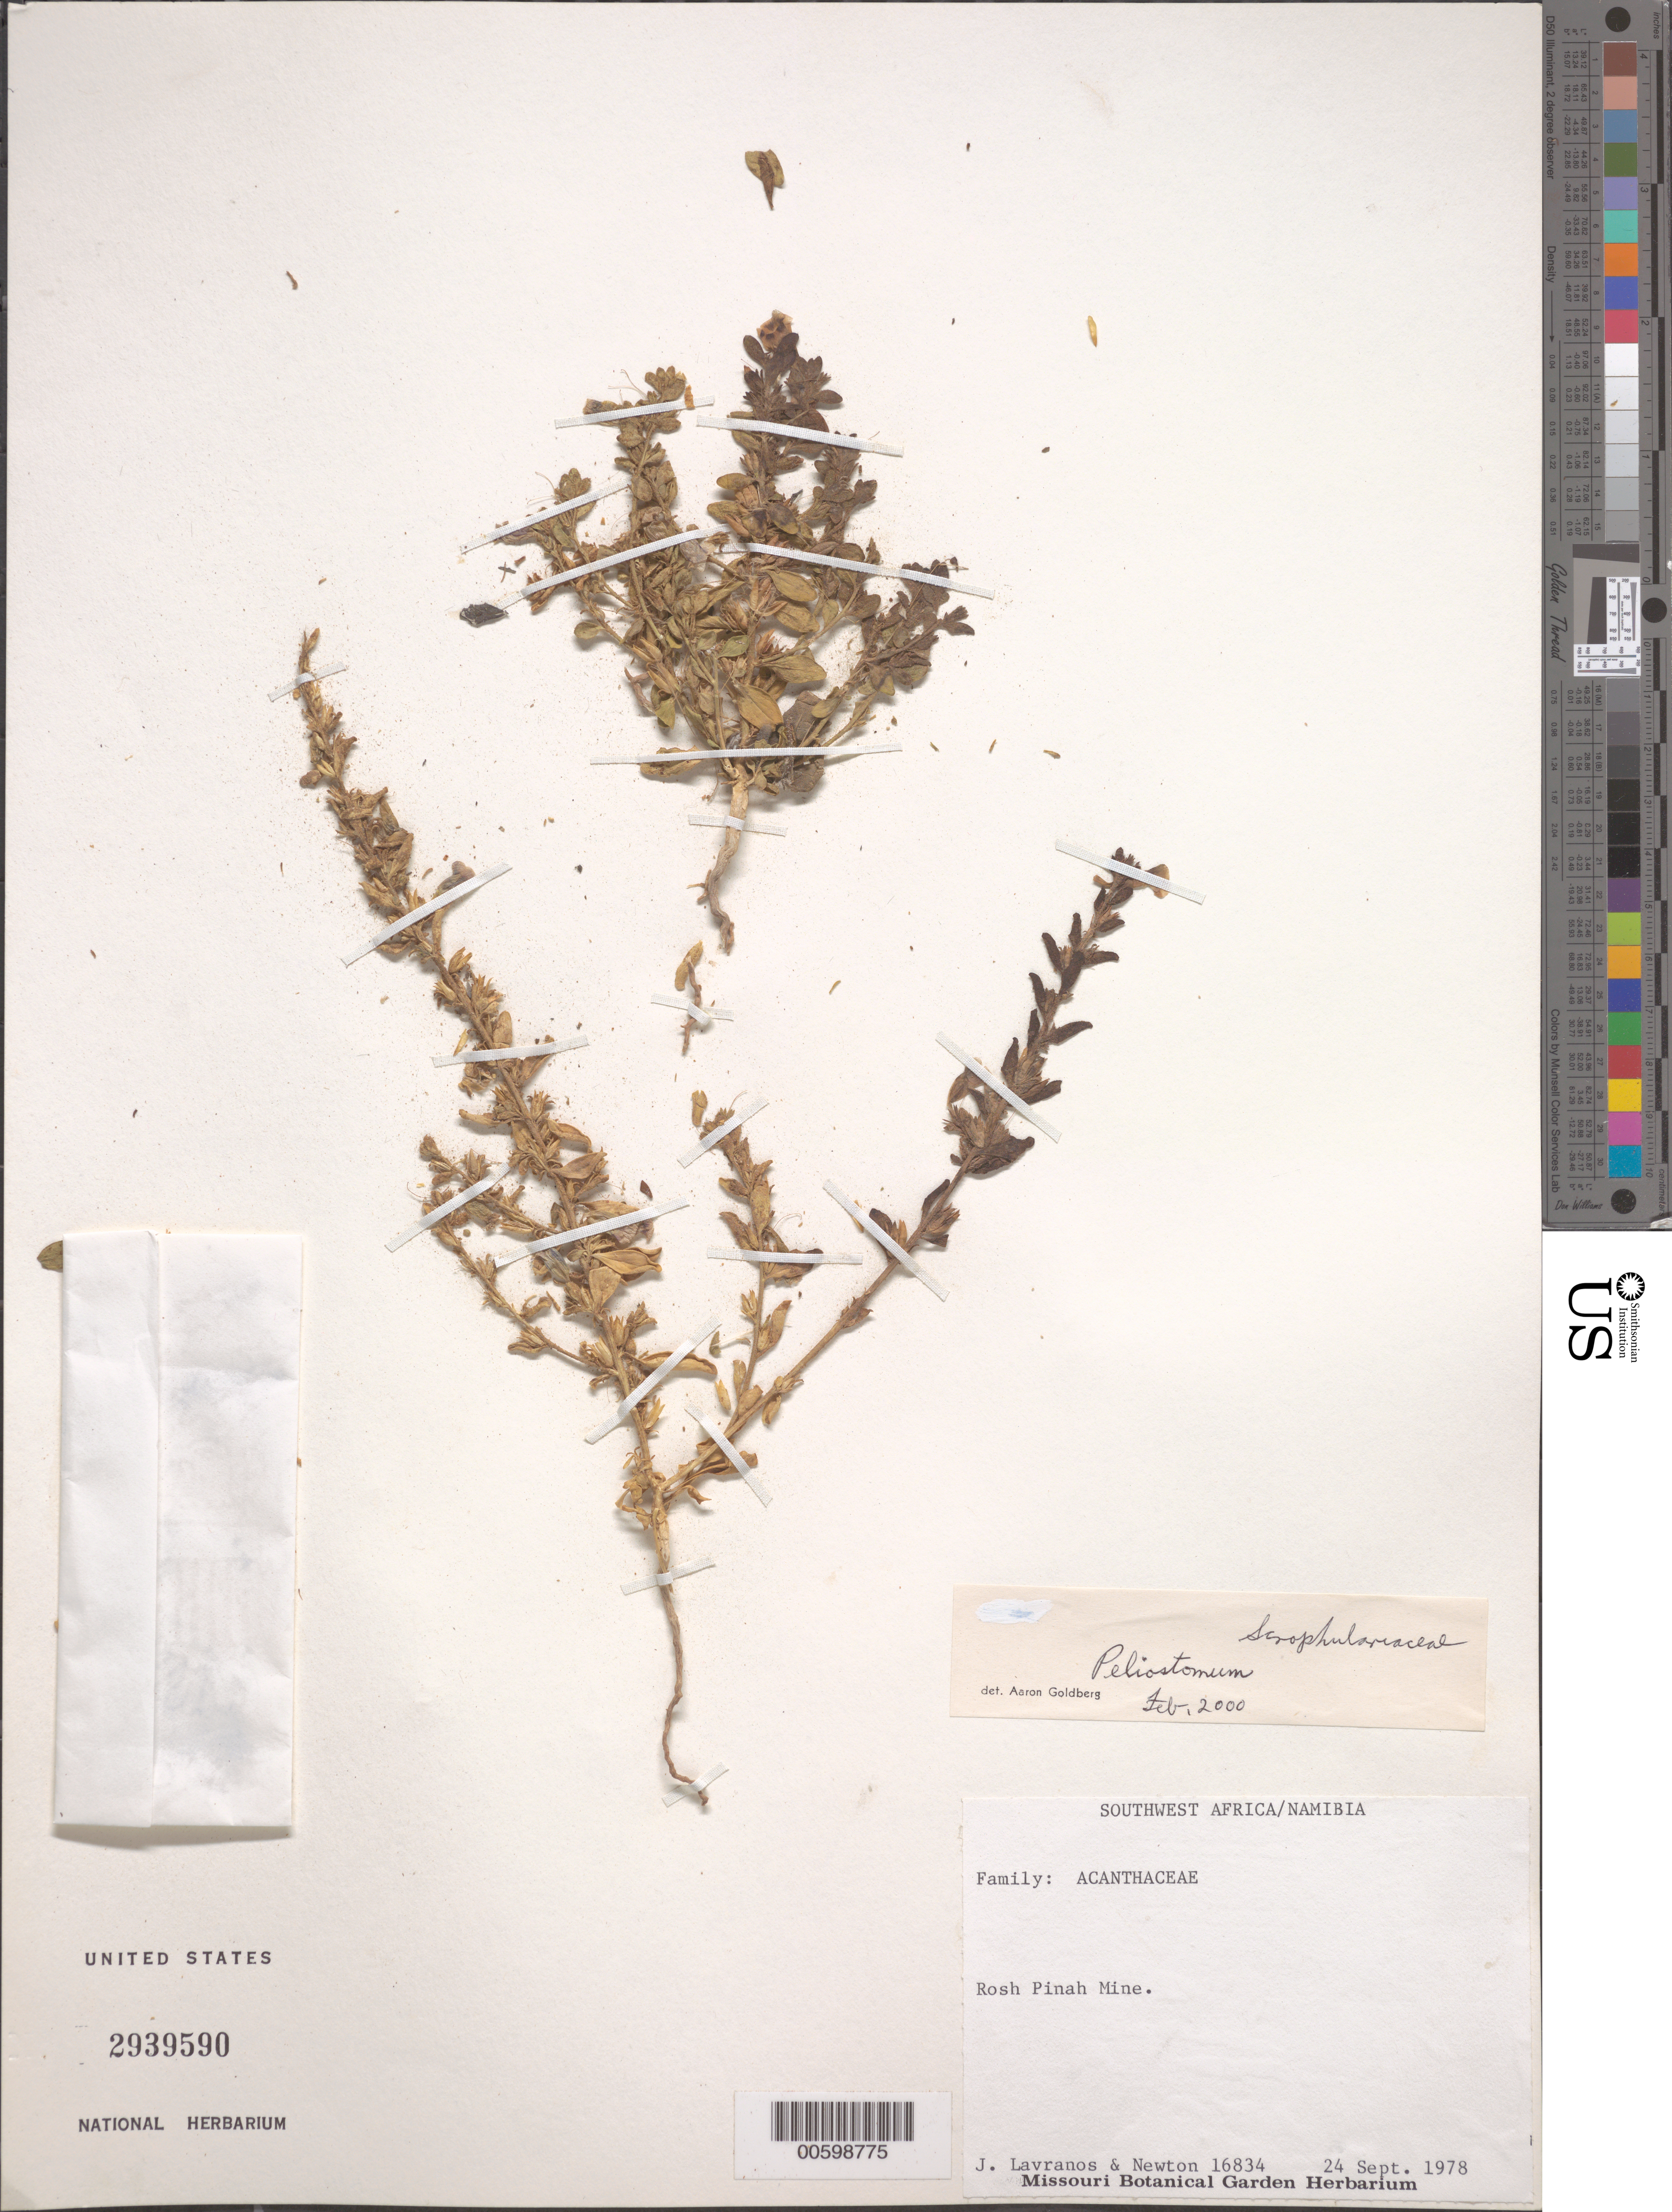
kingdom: Plantae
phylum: Tracheophyta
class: Magnoliopsida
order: Lamiales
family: Scrophulariaceae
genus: Peliostomum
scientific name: Peliostomum sp.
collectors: J. Lavranos & -. Newton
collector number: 16834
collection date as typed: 24 Sep 1978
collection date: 1978-09-24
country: Namibia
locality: Rosh Pinah Mine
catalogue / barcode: US 2939590